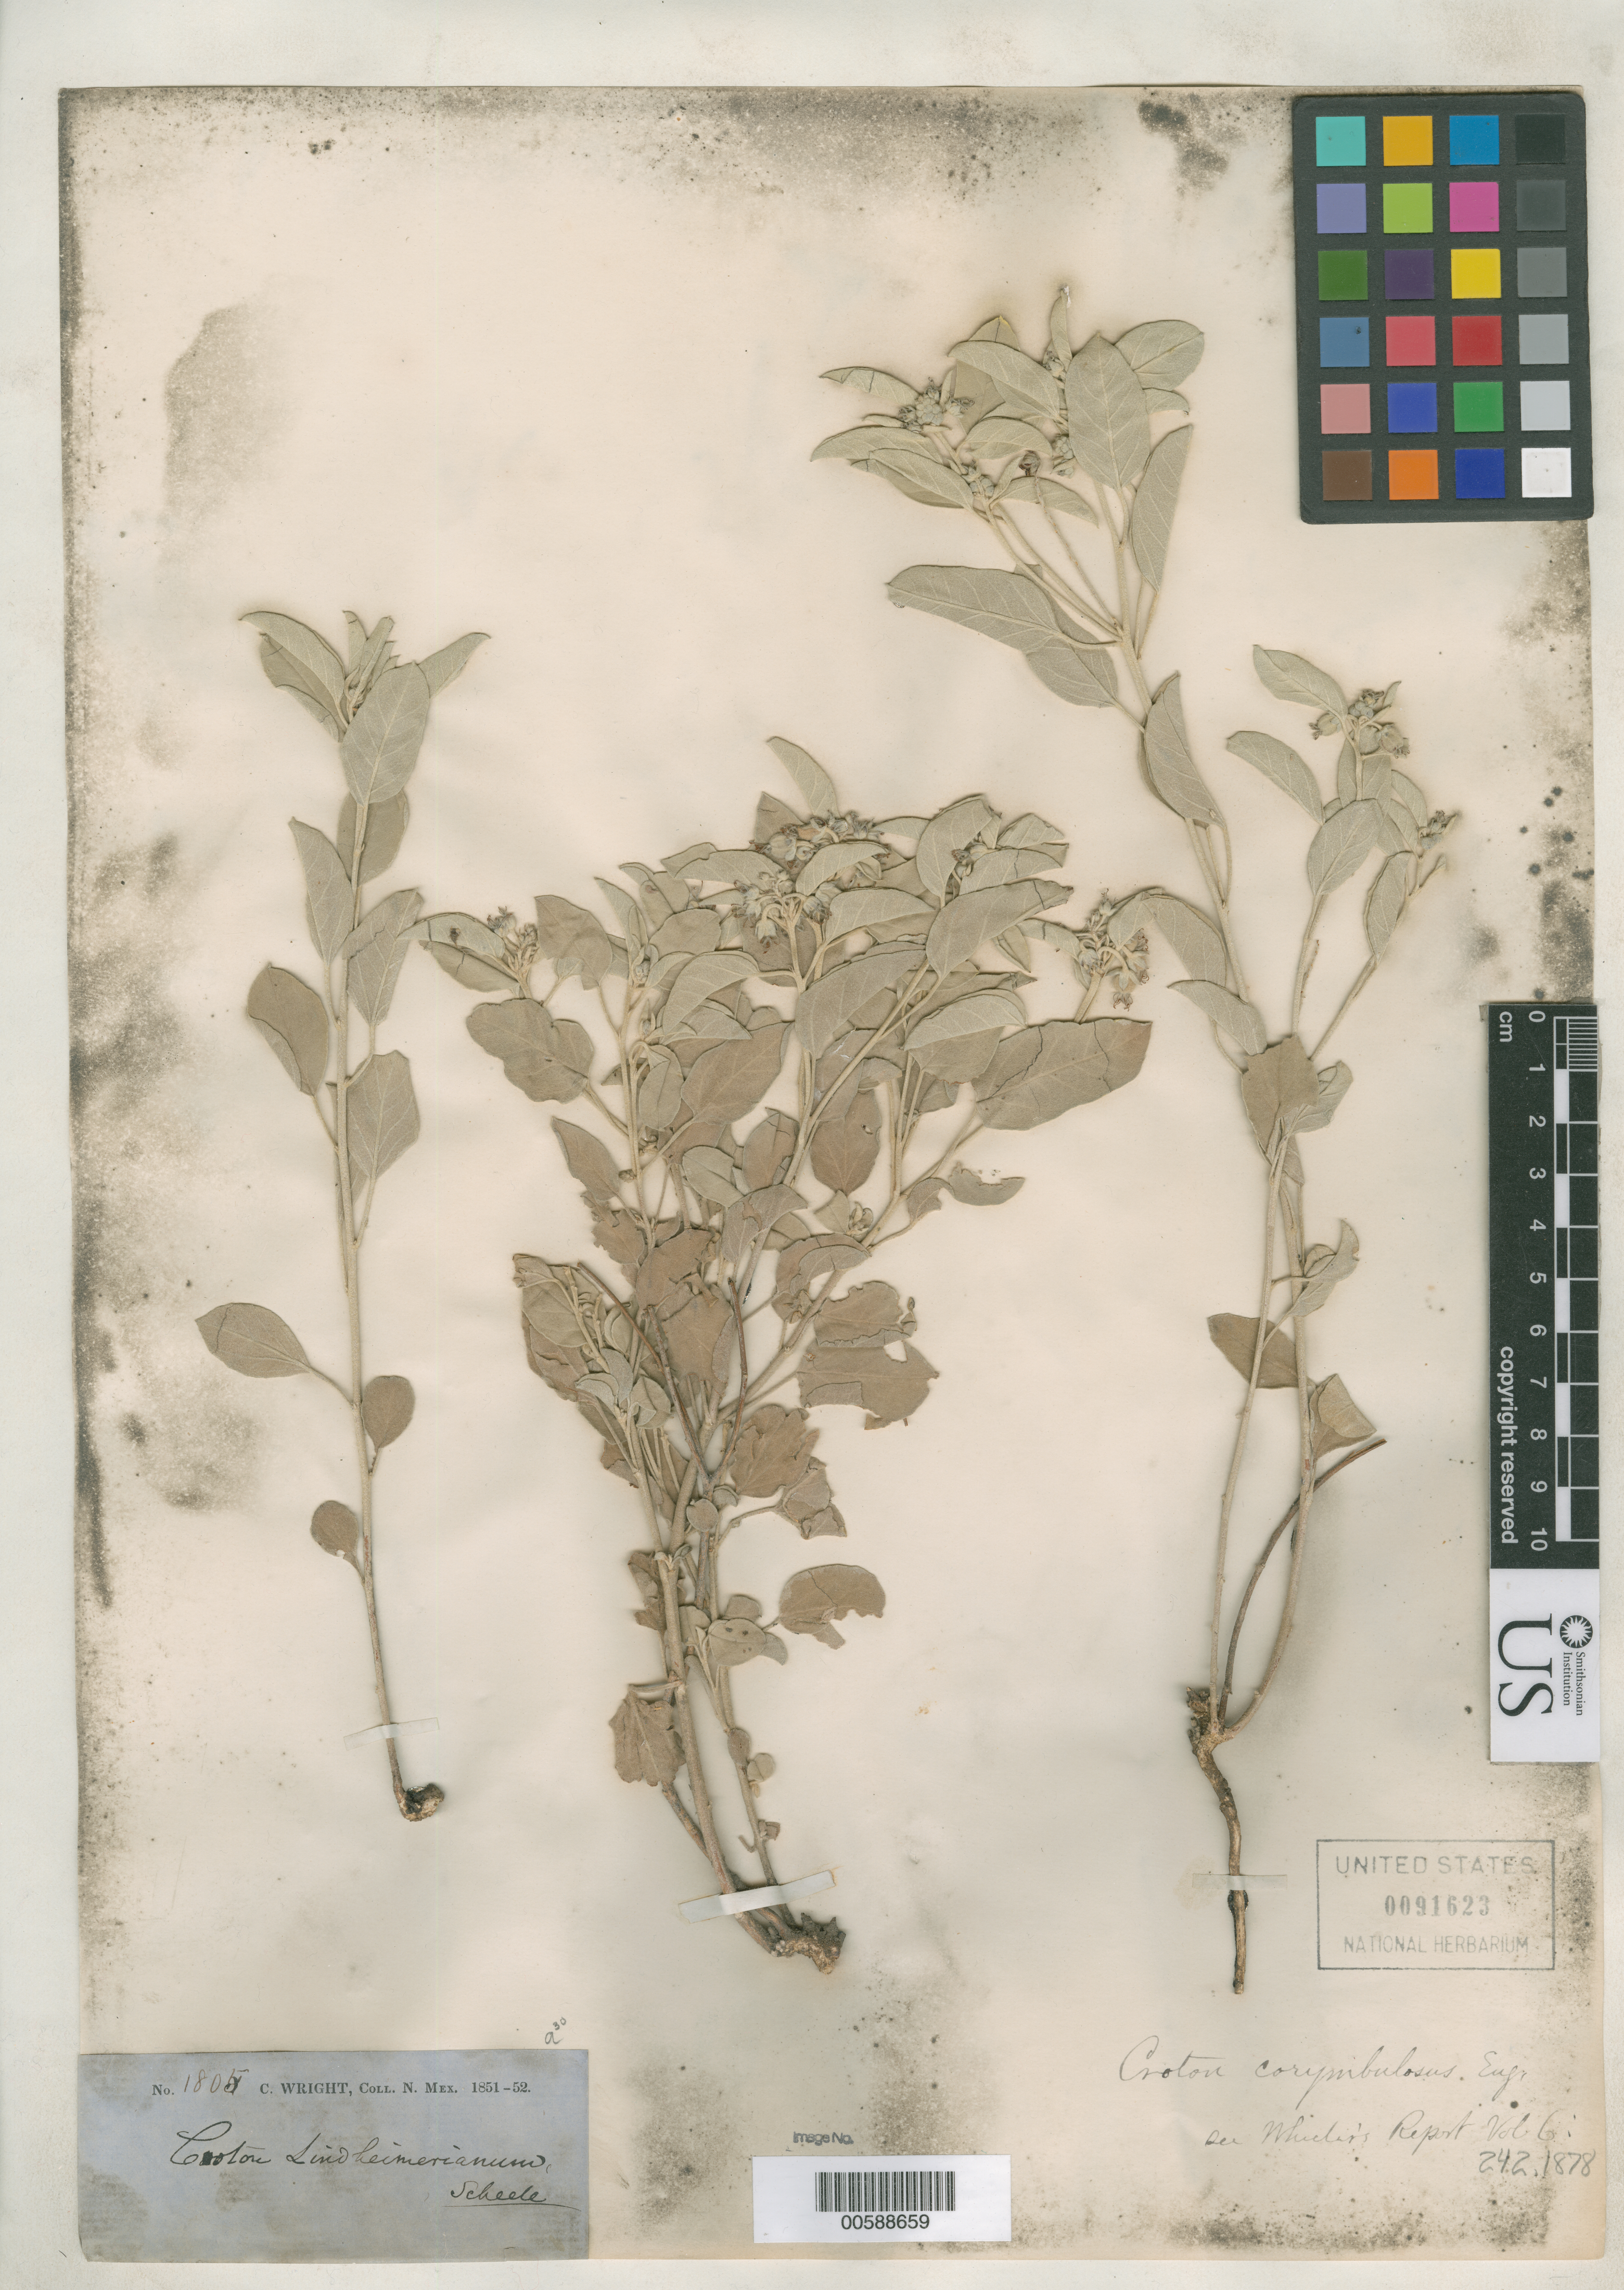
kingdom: Plantae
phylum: Tracheophyta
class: Magnoliopsida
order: Malpighiales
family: Euphorbiaceae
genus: Croton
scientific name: Croton corymbulosus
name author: Engelm.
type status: Isosyntype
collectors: C. Wright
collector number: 1805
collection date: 1851/1852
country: United States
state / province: New Mexico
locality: "N. Mex." [=northern Mexico or New Mexico? either way possibly referring to present-day Arizona or Texas]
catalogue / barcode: US 91623